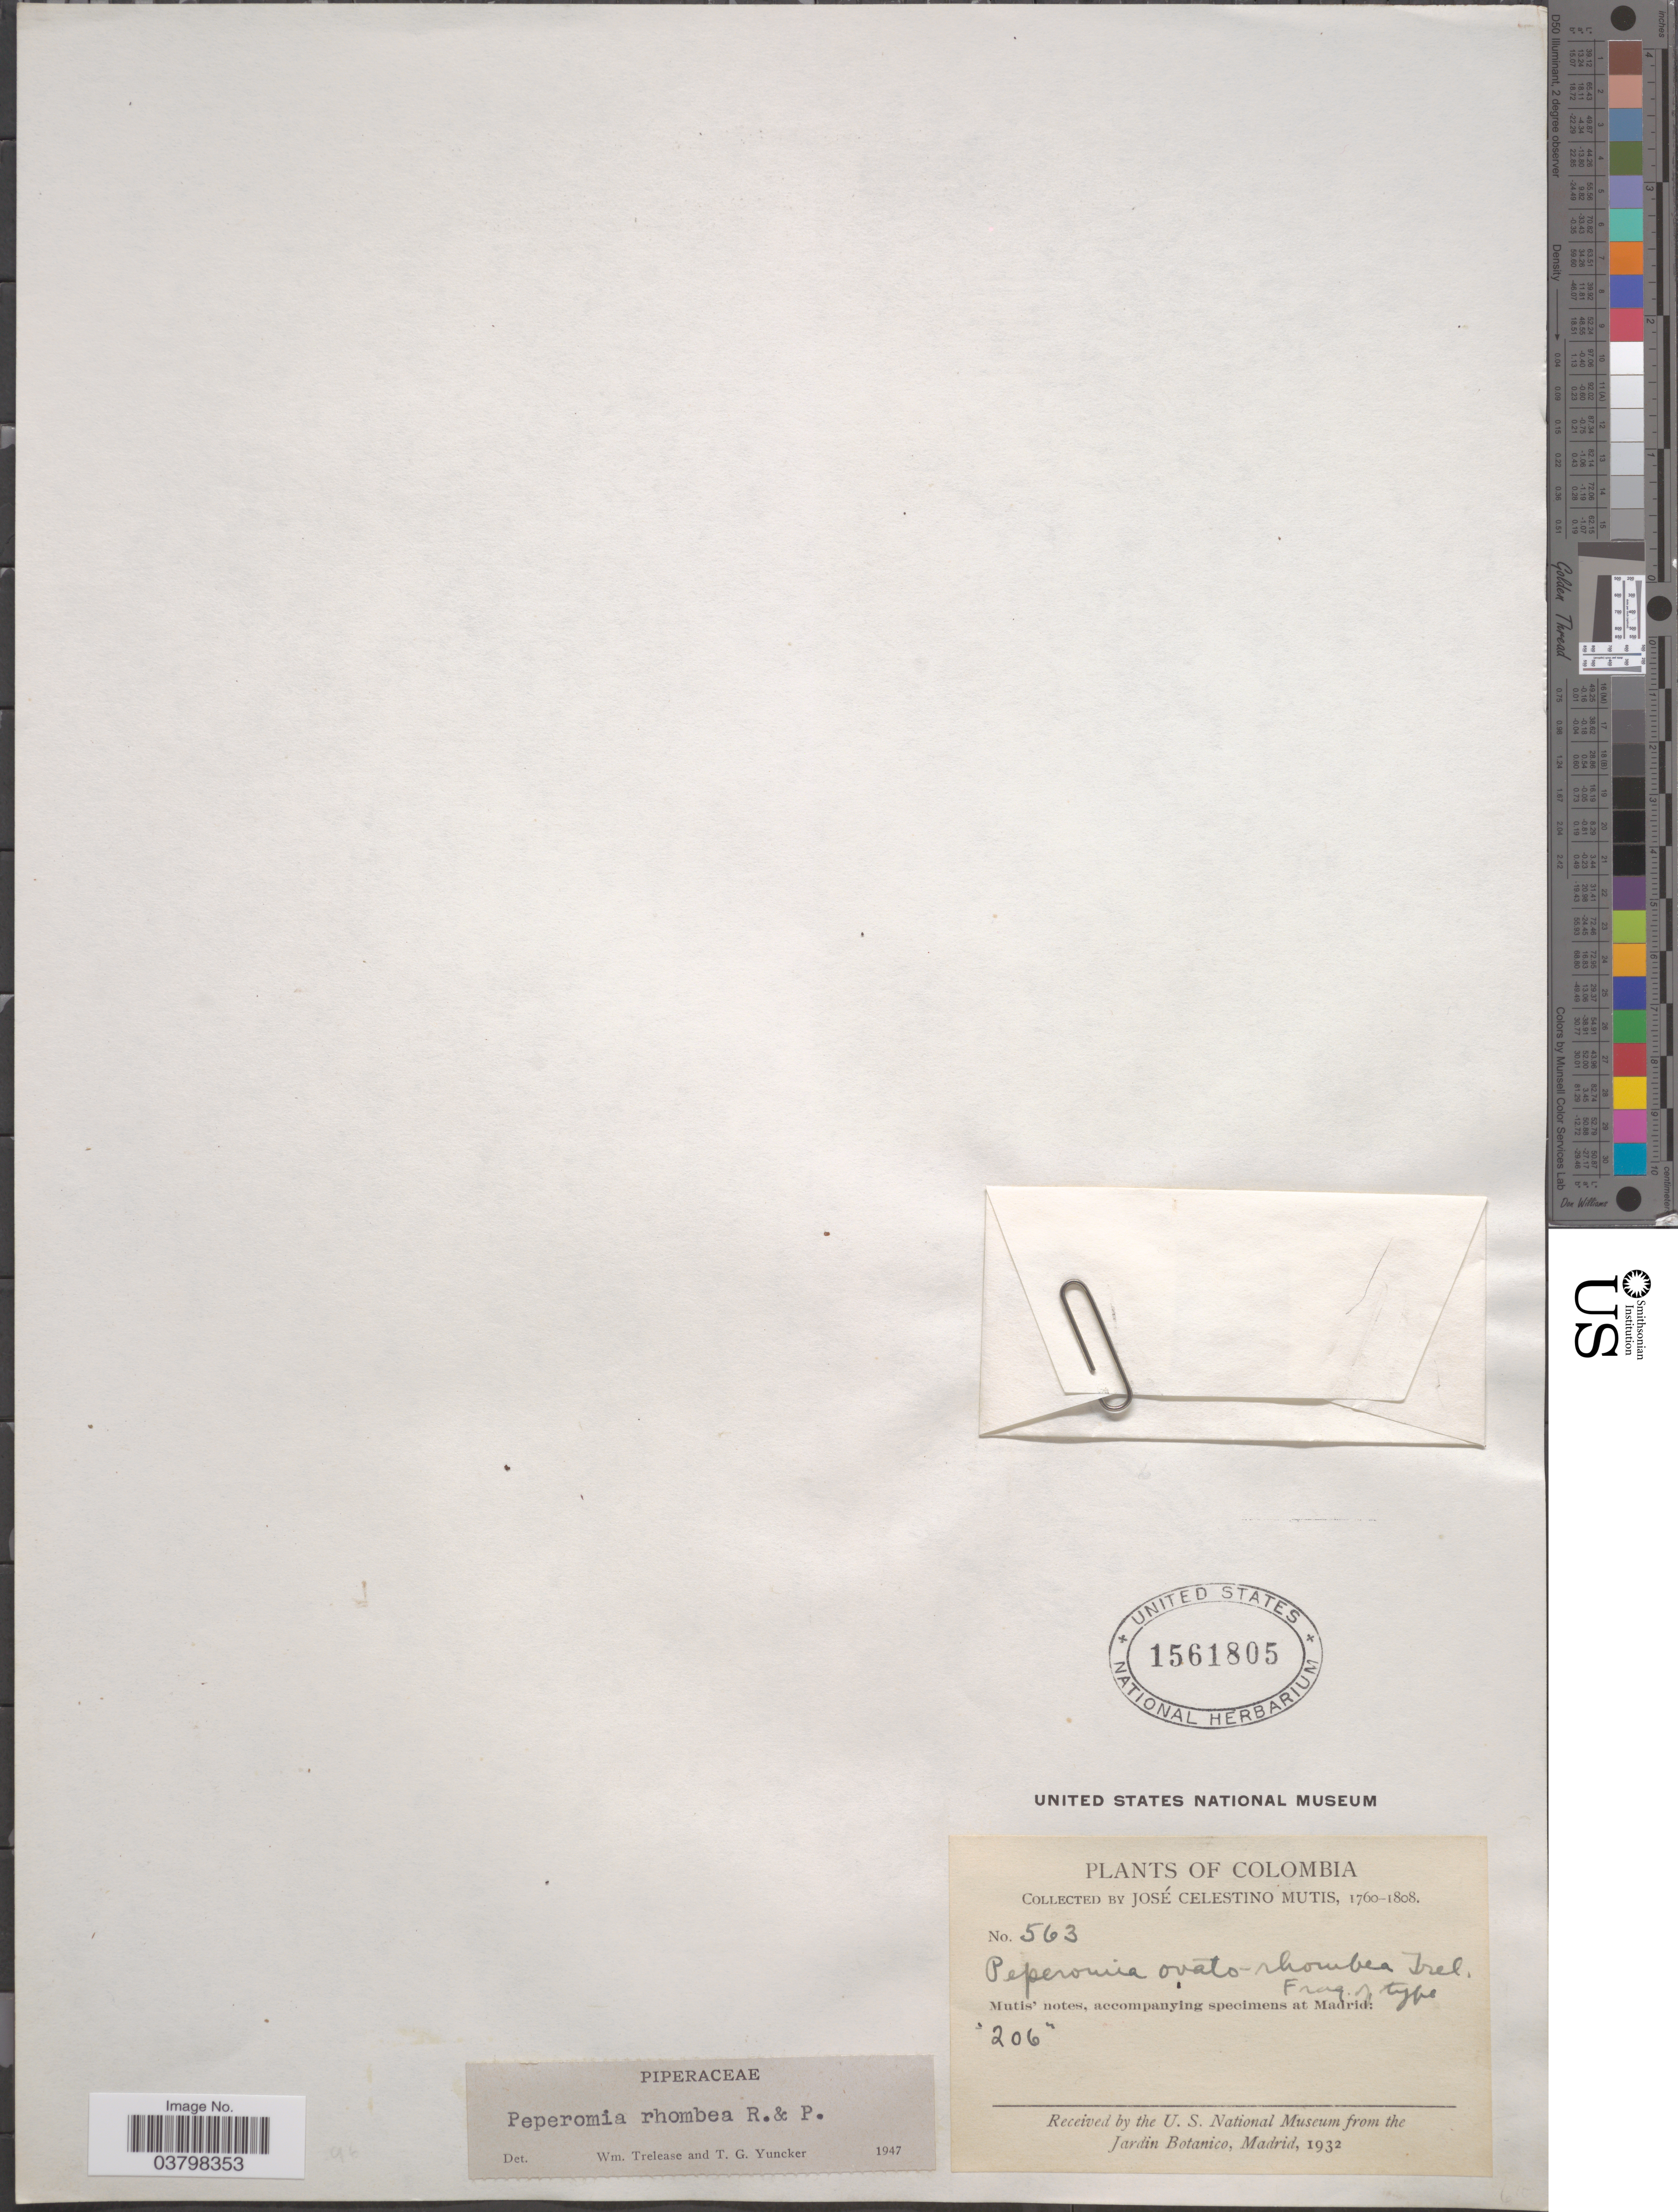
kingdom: Plantae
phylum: Tracheophyta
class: Magnoliopsida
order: Piperales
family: Piperaceae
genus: Peperomia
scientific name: Peperomia rhombea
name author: Ruiz & Pav.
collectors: J. C. B. Mutis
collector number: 563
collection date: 1760/1808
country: Colombia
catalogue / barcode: US 1561805